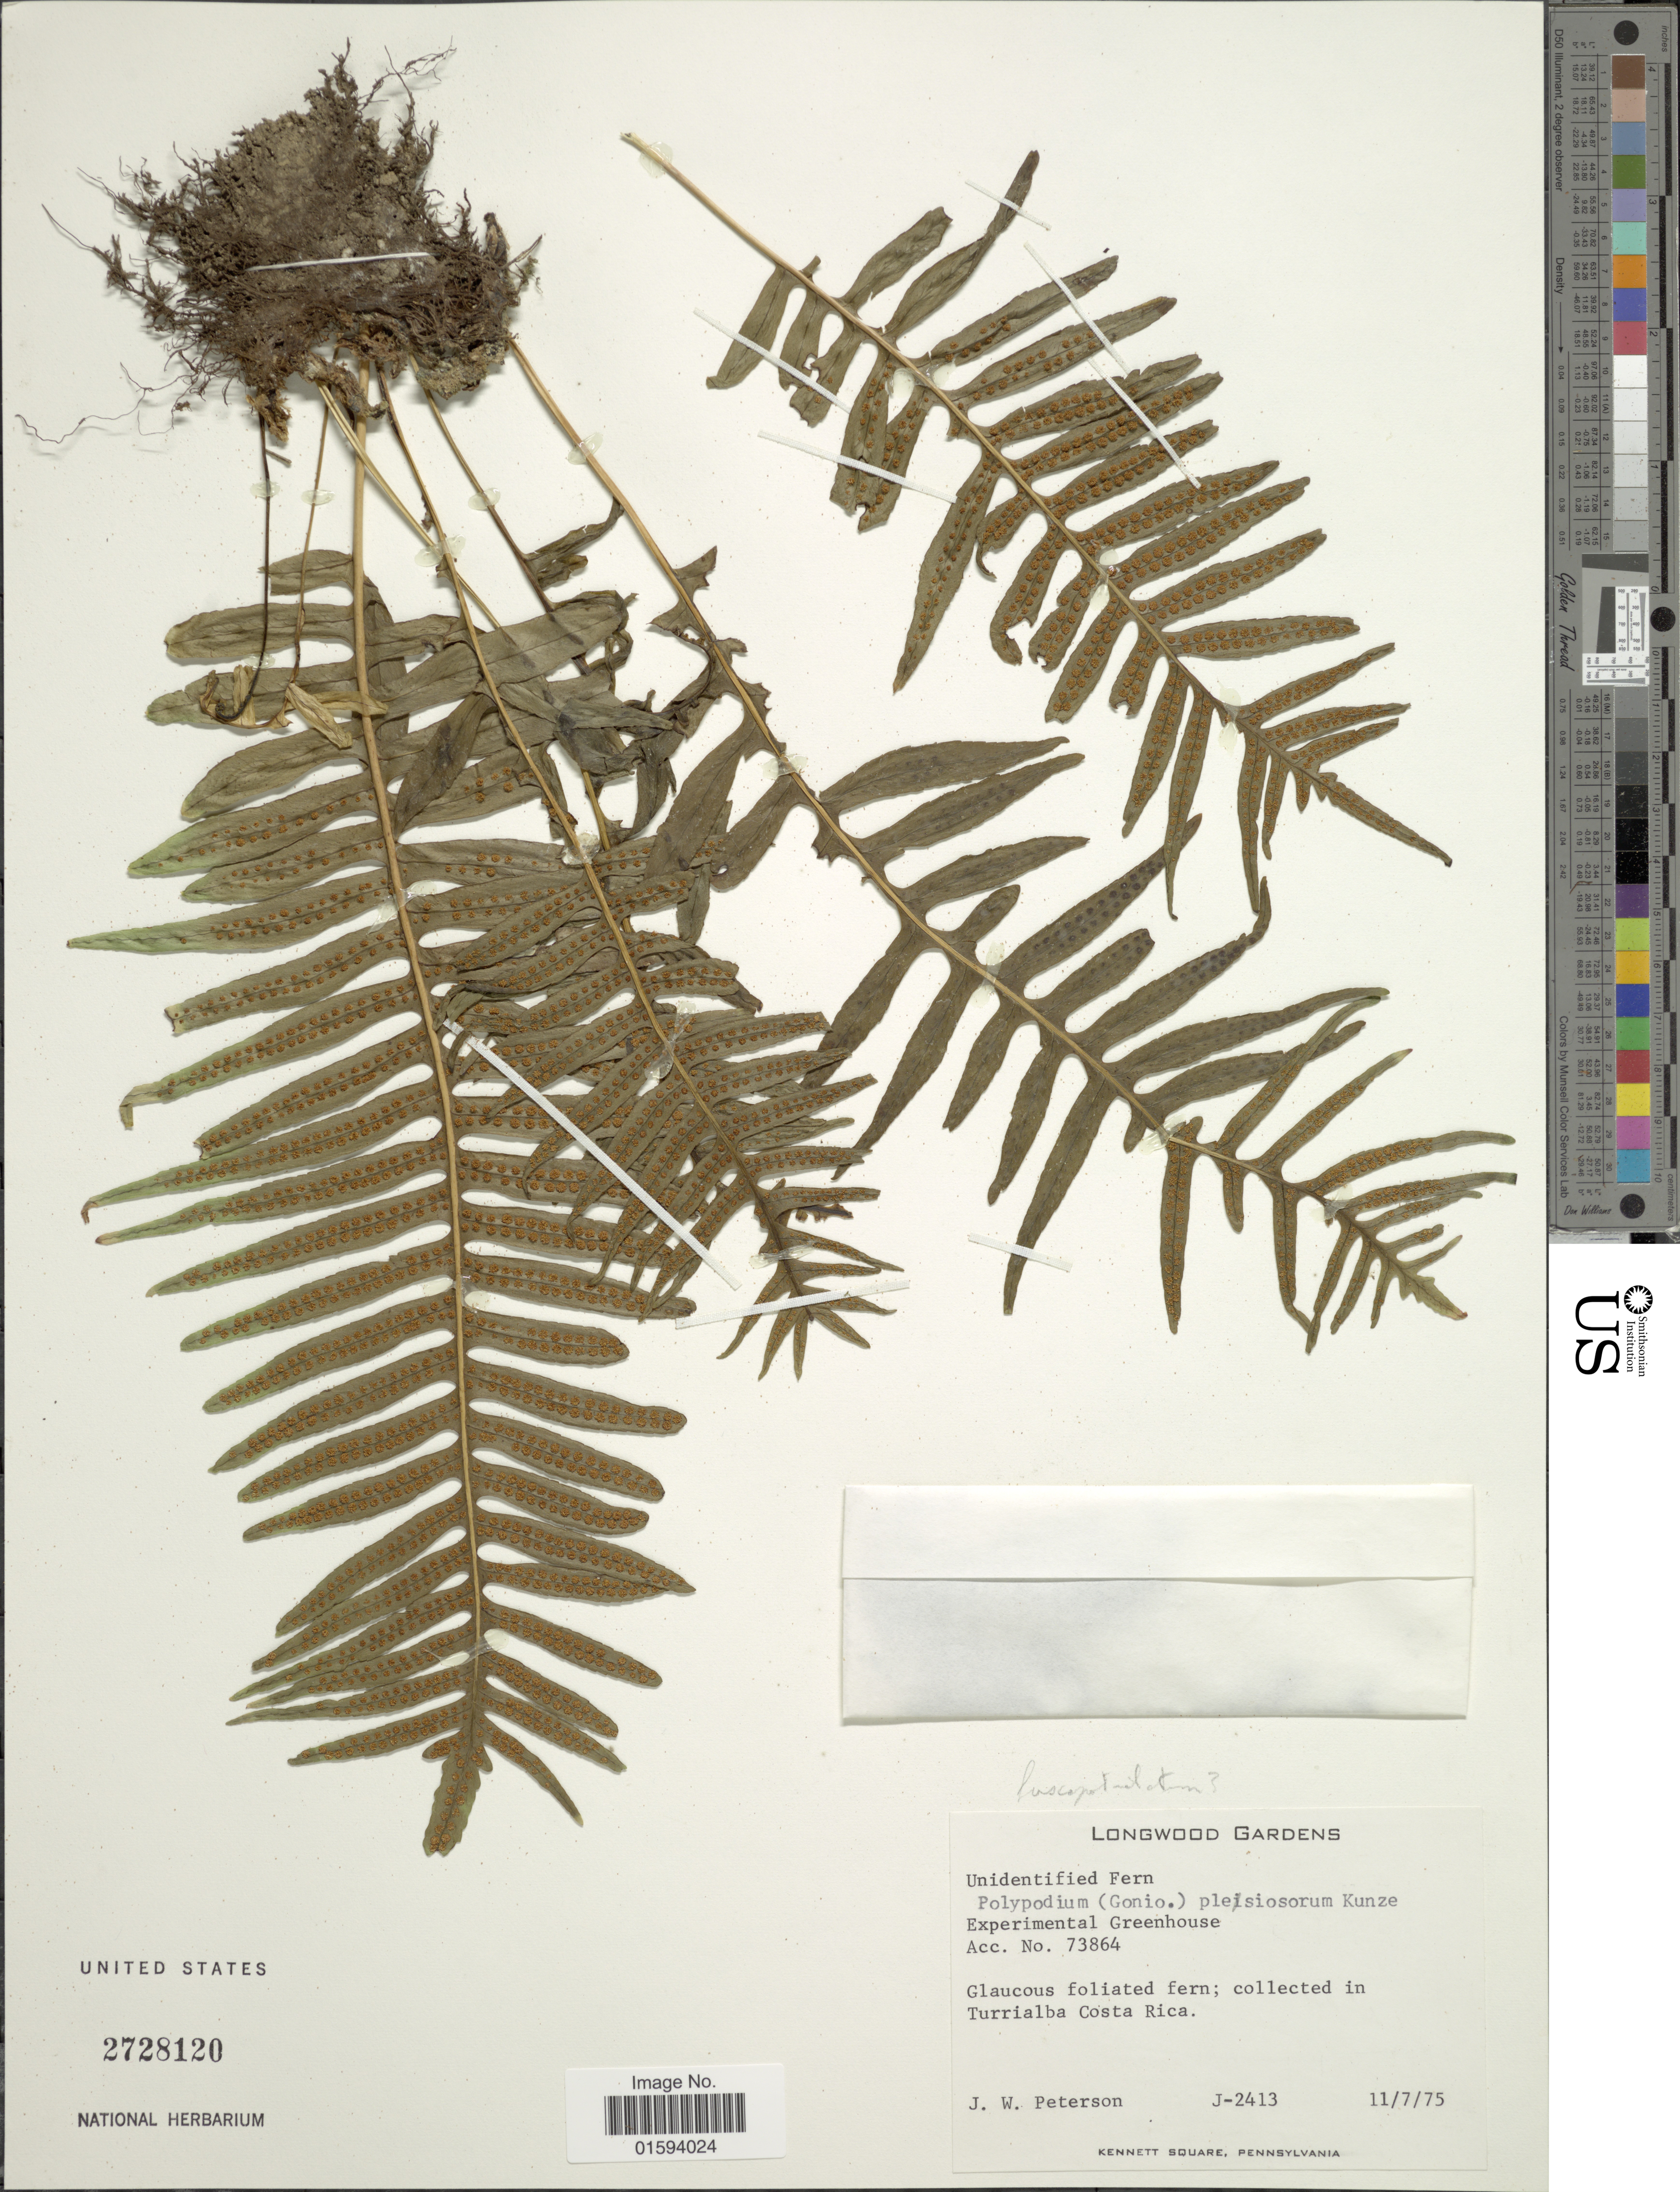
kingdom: Plantae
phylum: Tracheophyta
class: Polypodiopsida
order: Polypodiales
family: Polypodiaceae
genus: Polypodium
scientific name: Polypodium fuscopetiolatum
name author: A.R. Sm.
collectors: J. W. Peterson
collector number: J-2413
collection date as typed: Transcribed d/m/y: 11/7/75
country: United States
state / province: Pennsylvania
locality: Longwood Gardens. Experimental Greenhouse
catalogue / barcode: US 2728120